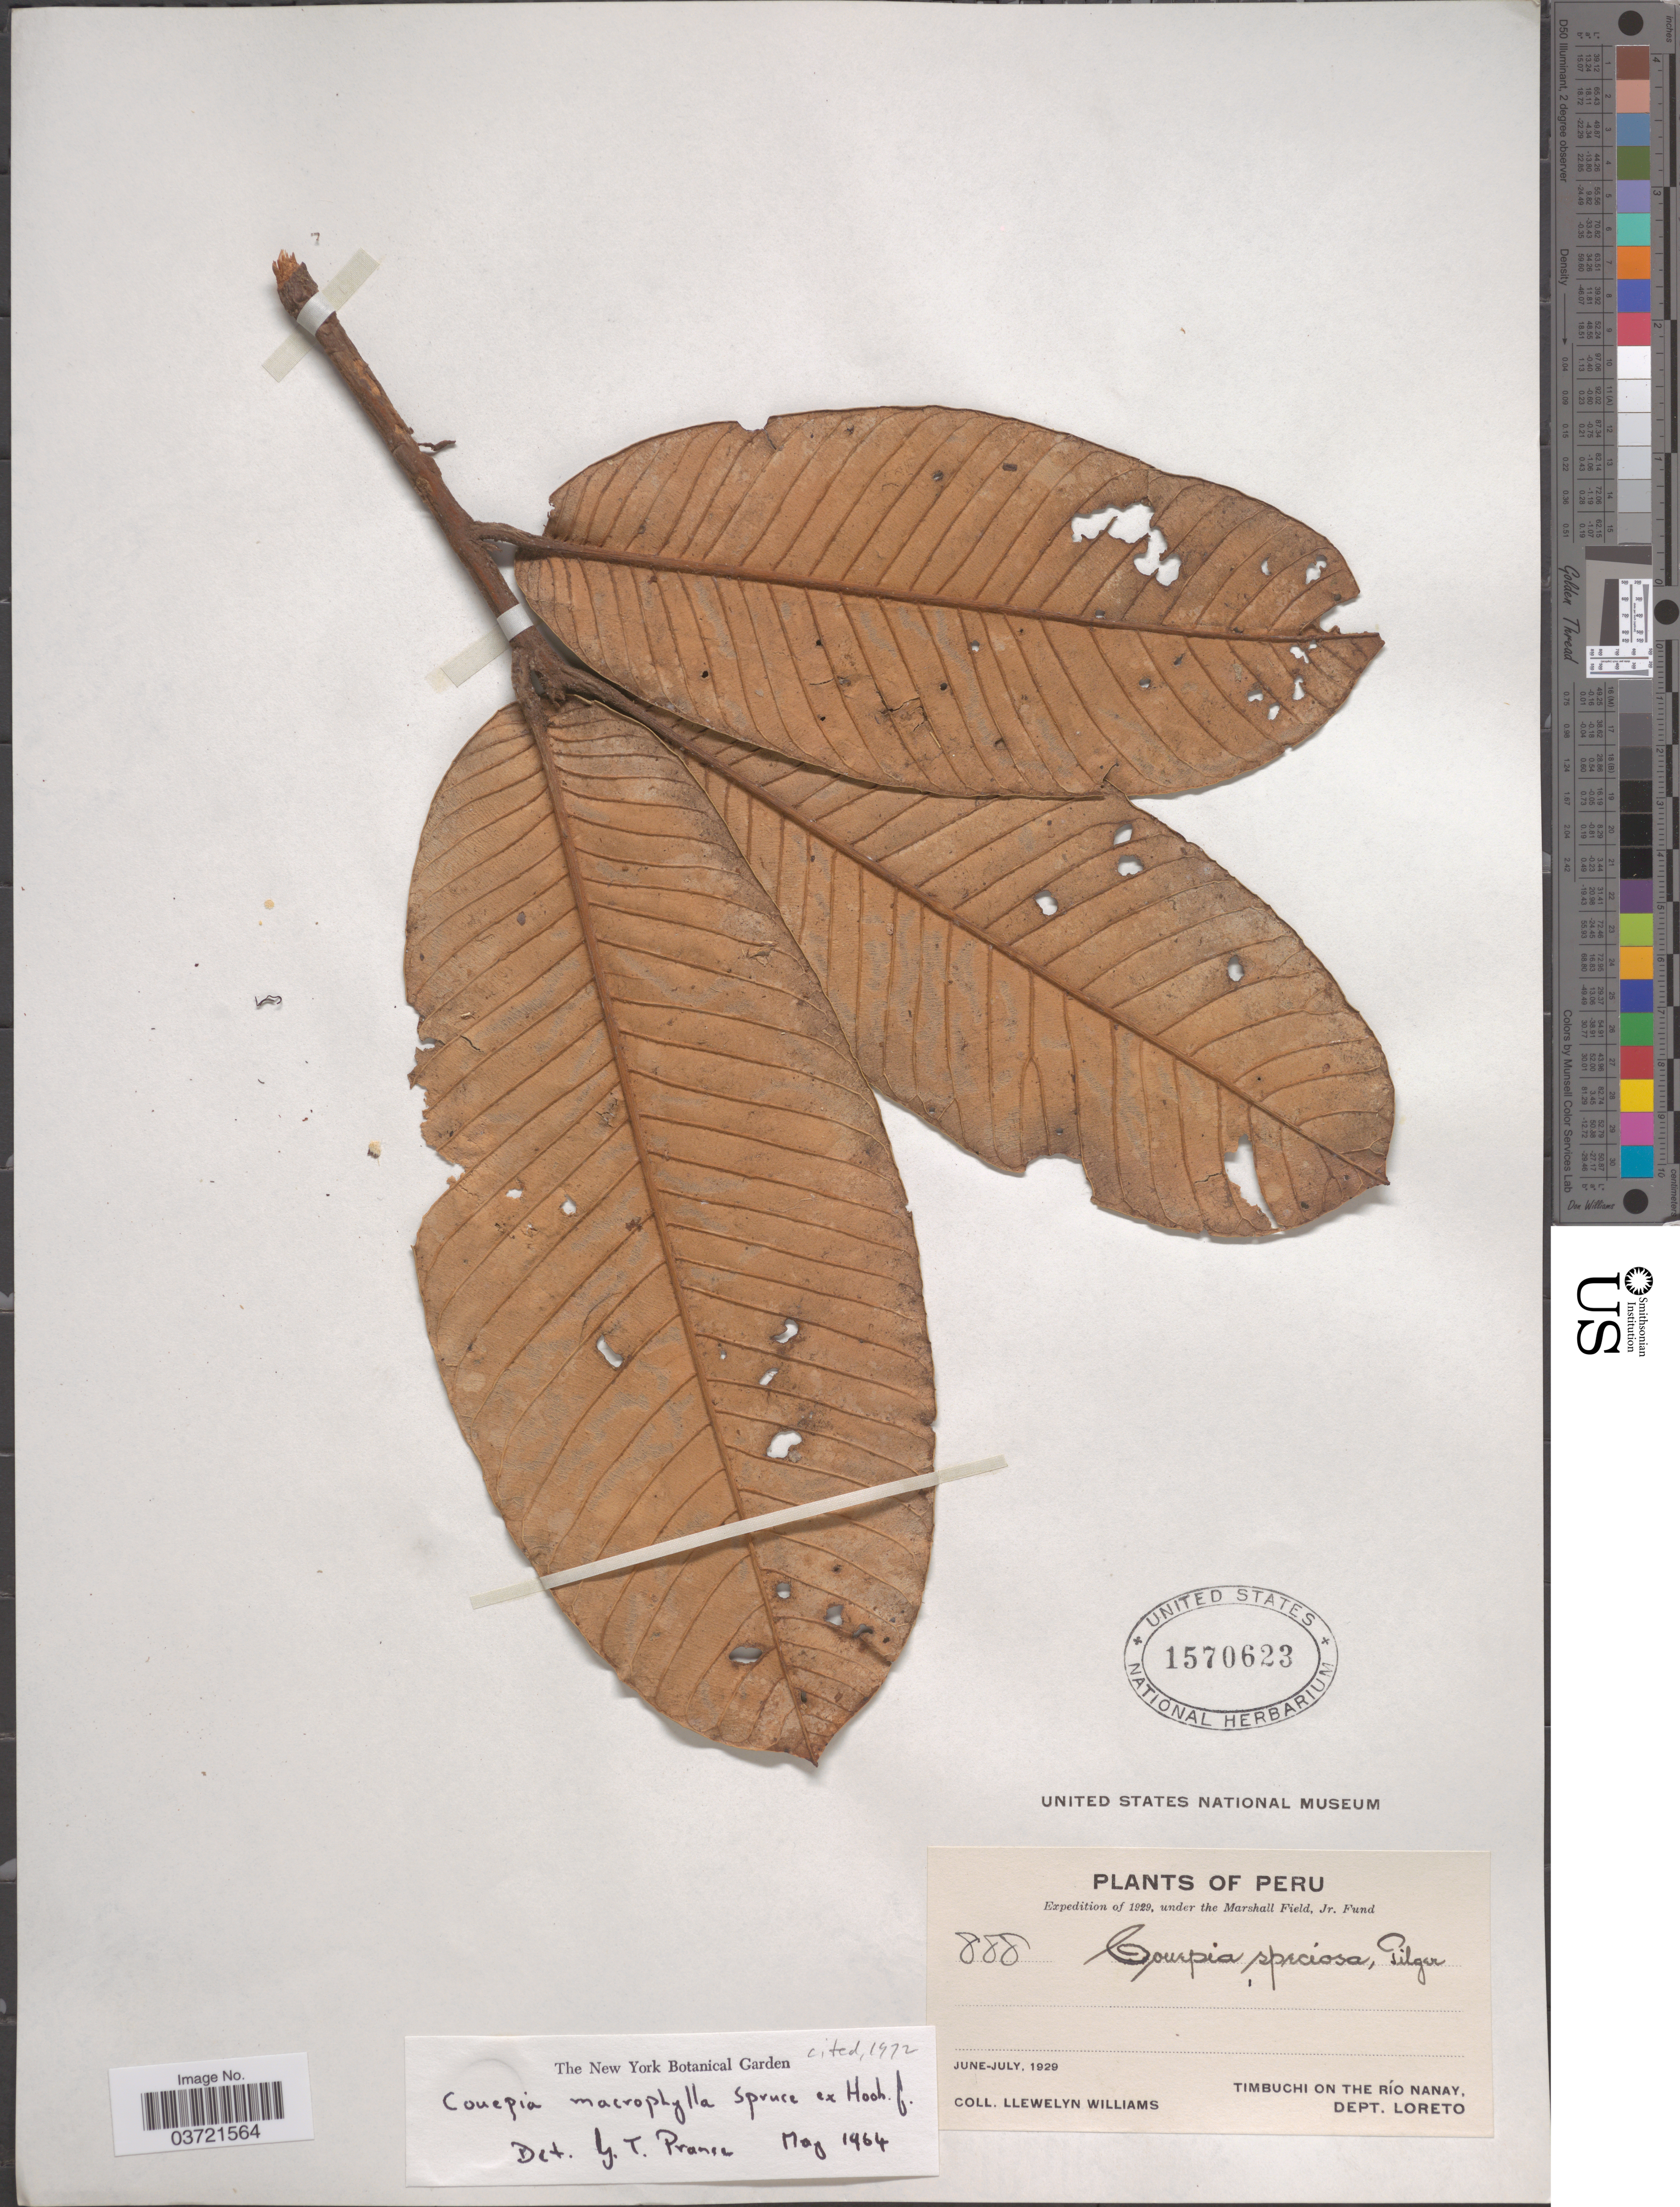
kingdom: Plantae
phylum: Tracheophyta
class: Magnoliopsida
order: Malpighiales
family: Chrysobalanaceae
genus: Couepia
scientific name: Couepia macrophylla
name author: Spruce ex Hook. f.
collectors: Ll. Williams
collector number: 888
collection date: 1929-06/1929-07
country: Peru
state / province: Loreto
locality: Timbuchi on the Río Nanay, Dept. Loreto.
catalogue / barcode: US 1570623